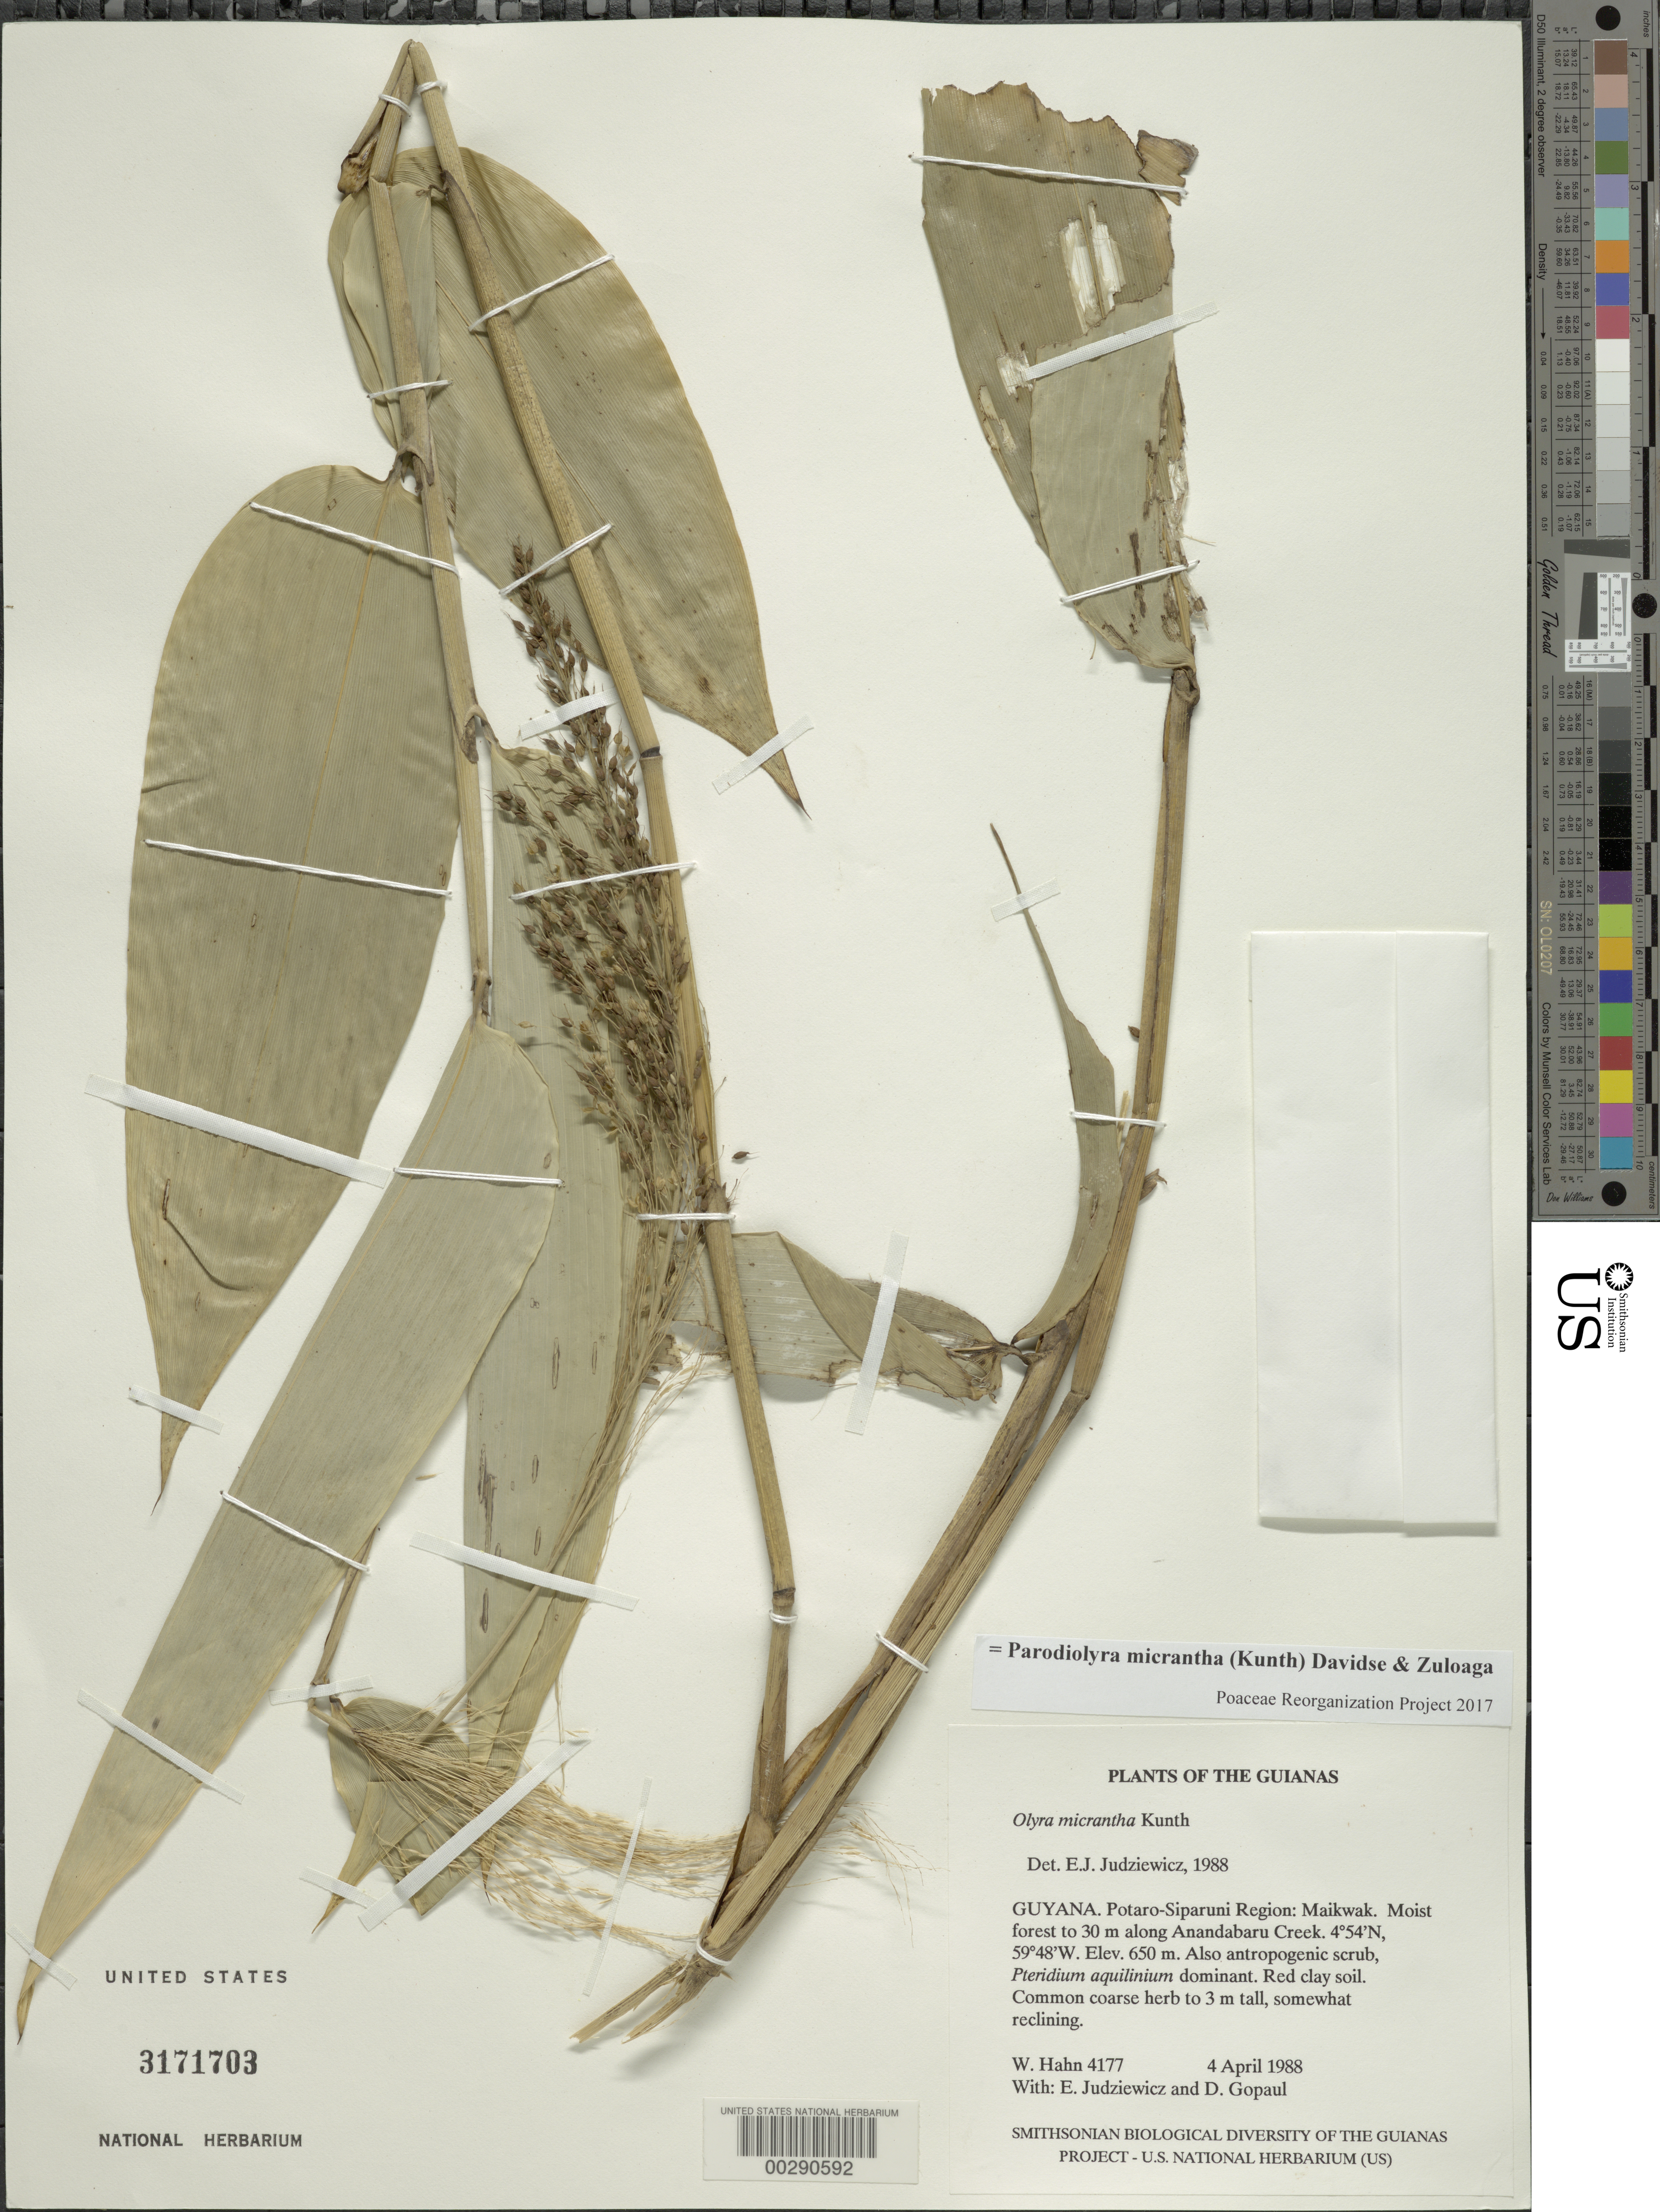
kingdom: Plantae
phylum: Tracheophyta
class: Liliopsida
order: Poales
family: Poaceae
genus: Parodiolyra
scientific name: Parodiolyra micrantha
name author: (Kunth) Davidse & Zuloaga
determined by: Poaceae Reorganization Project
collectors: W. J. Hahn, E. J. Judziewicz & D. Gopaul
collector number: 4177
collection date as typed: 04 Apr 1988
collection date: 1988-04-04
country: Guyana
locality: Potaro-siparuni region: maikwak along anandabaru creek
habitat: Moist forest to 30m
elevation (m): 200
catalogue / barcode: US 3171703